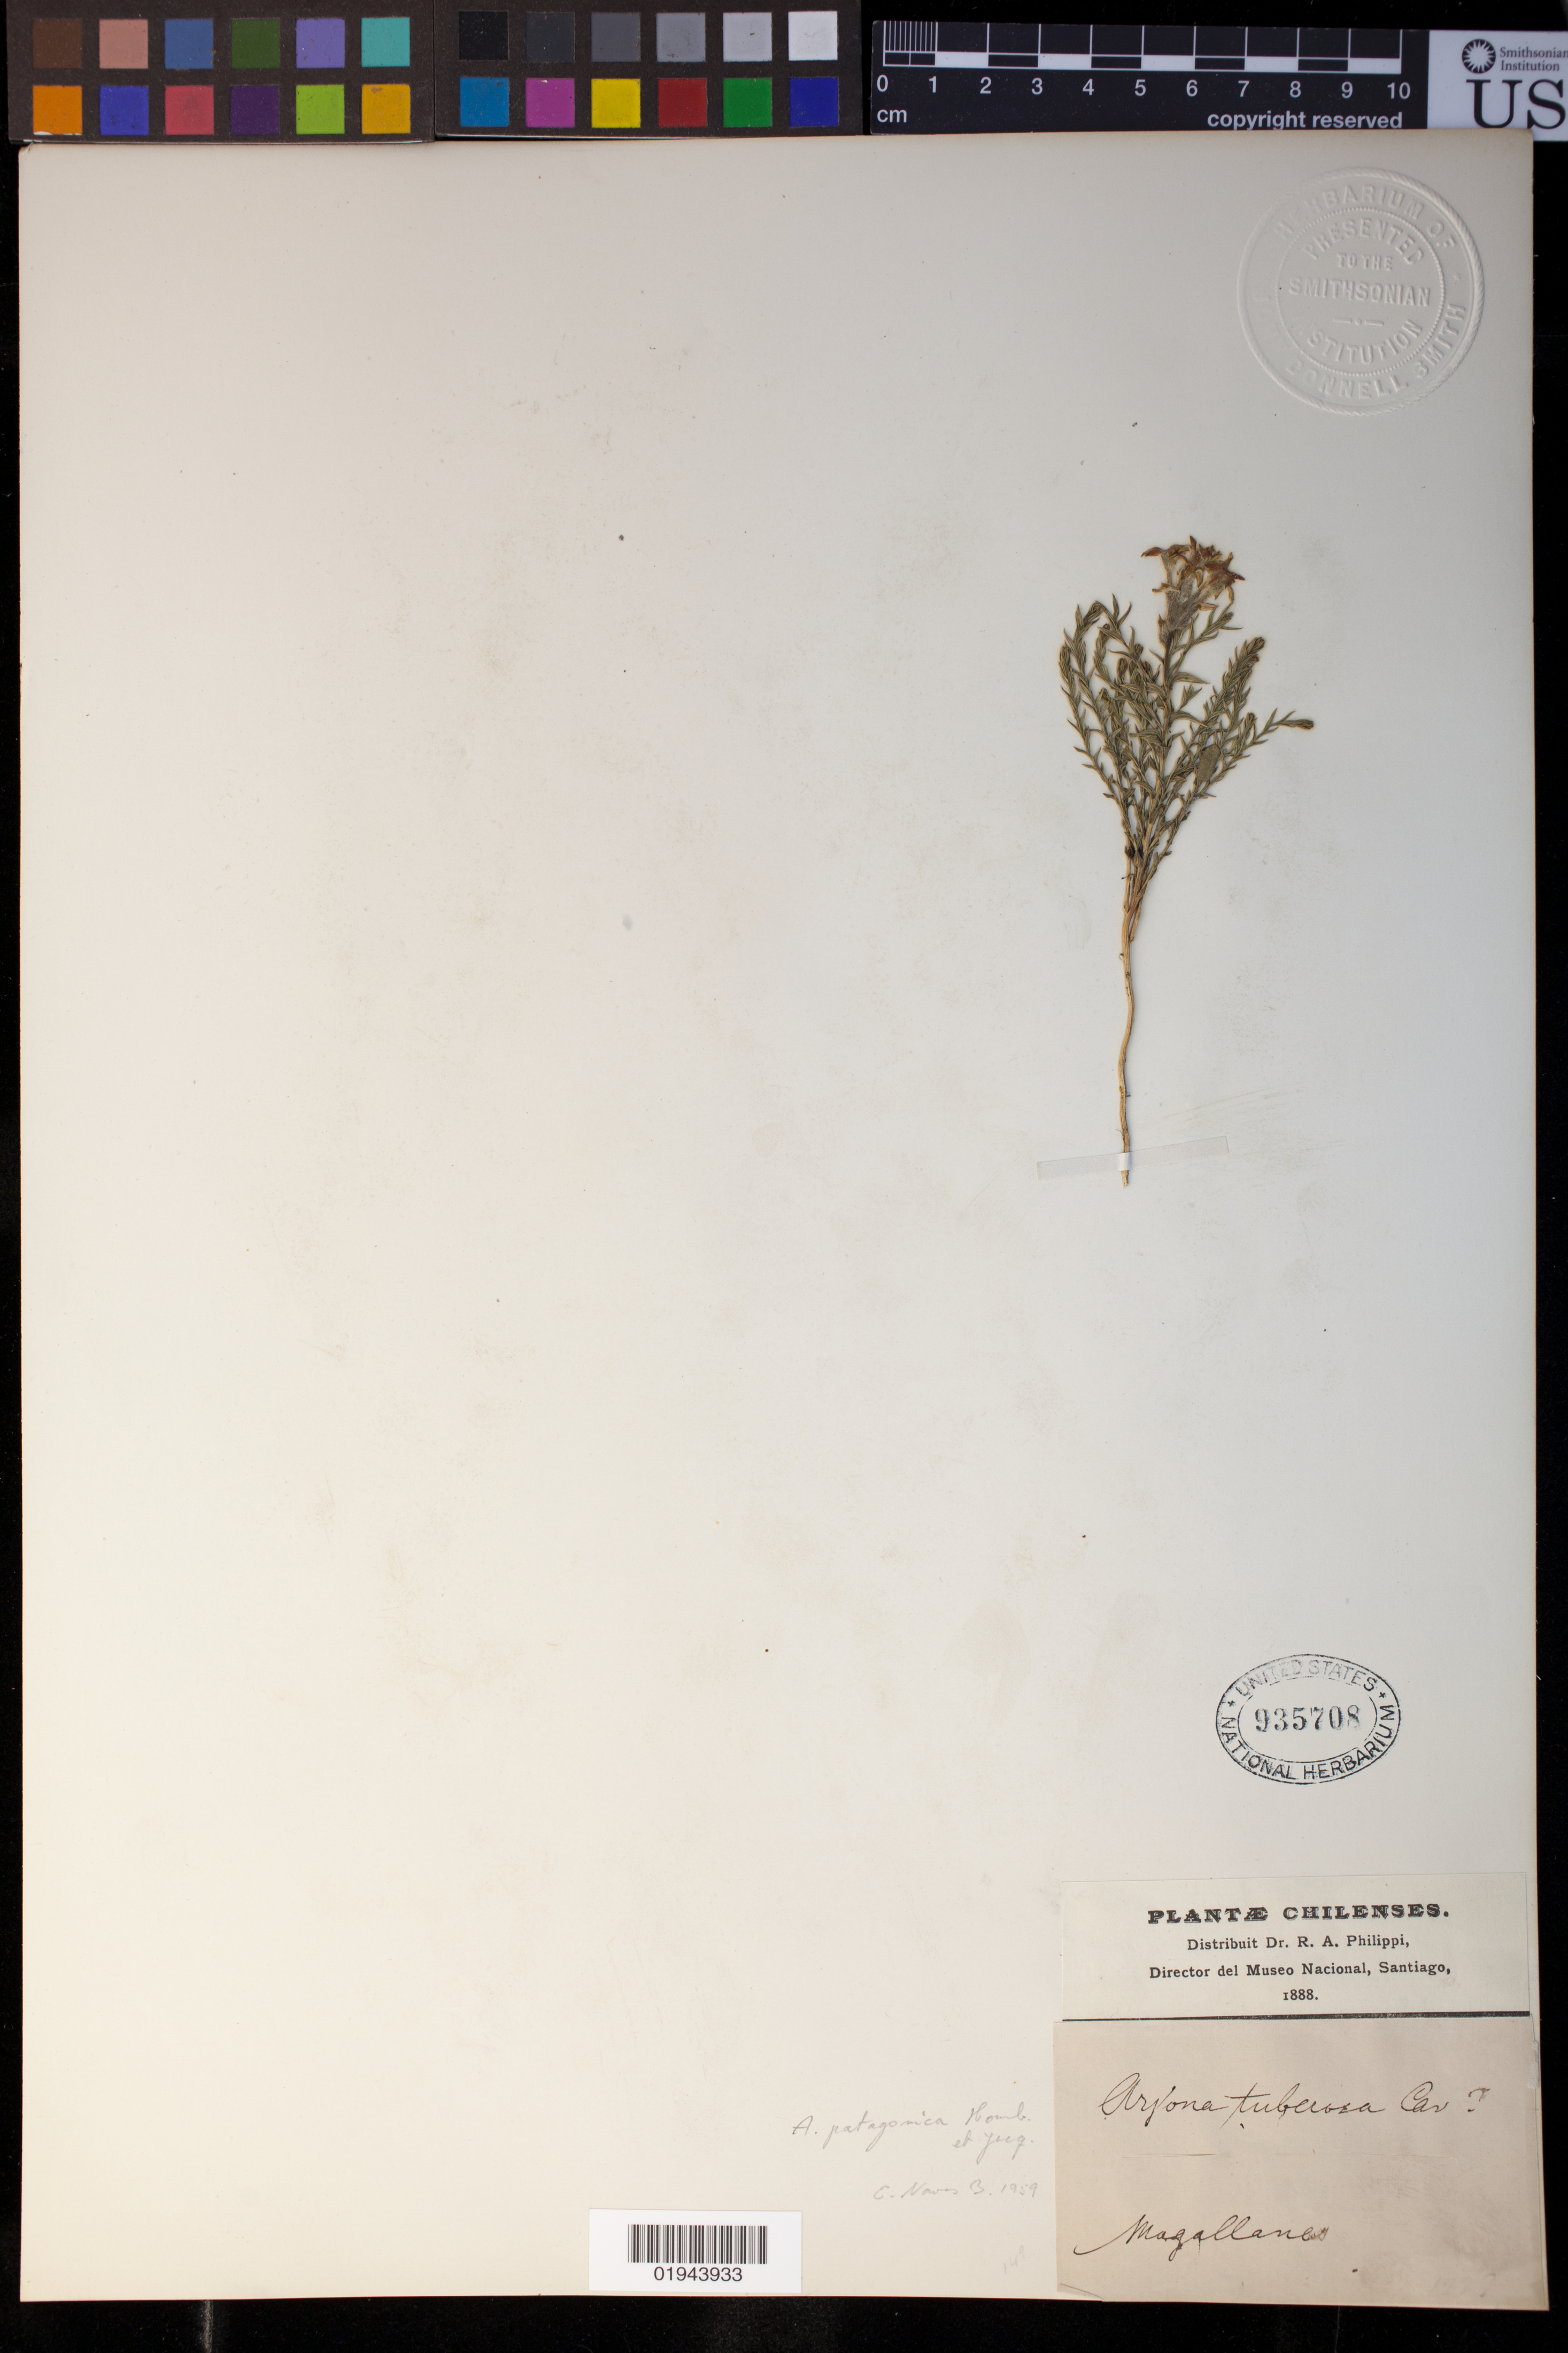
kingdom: Plantae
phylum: Tracheophyta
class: Magnoliopsida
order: Santalales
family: Schoepfiaceae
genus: Arjona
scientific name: Arjona patagonica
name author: Hombr. & Jacquinot ex Decne.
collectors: R. A. Philippi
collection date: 1888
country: Chile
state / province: Magallanes y de la Antártica Chilena (XII)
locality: Magallanes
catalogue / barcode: US 935708